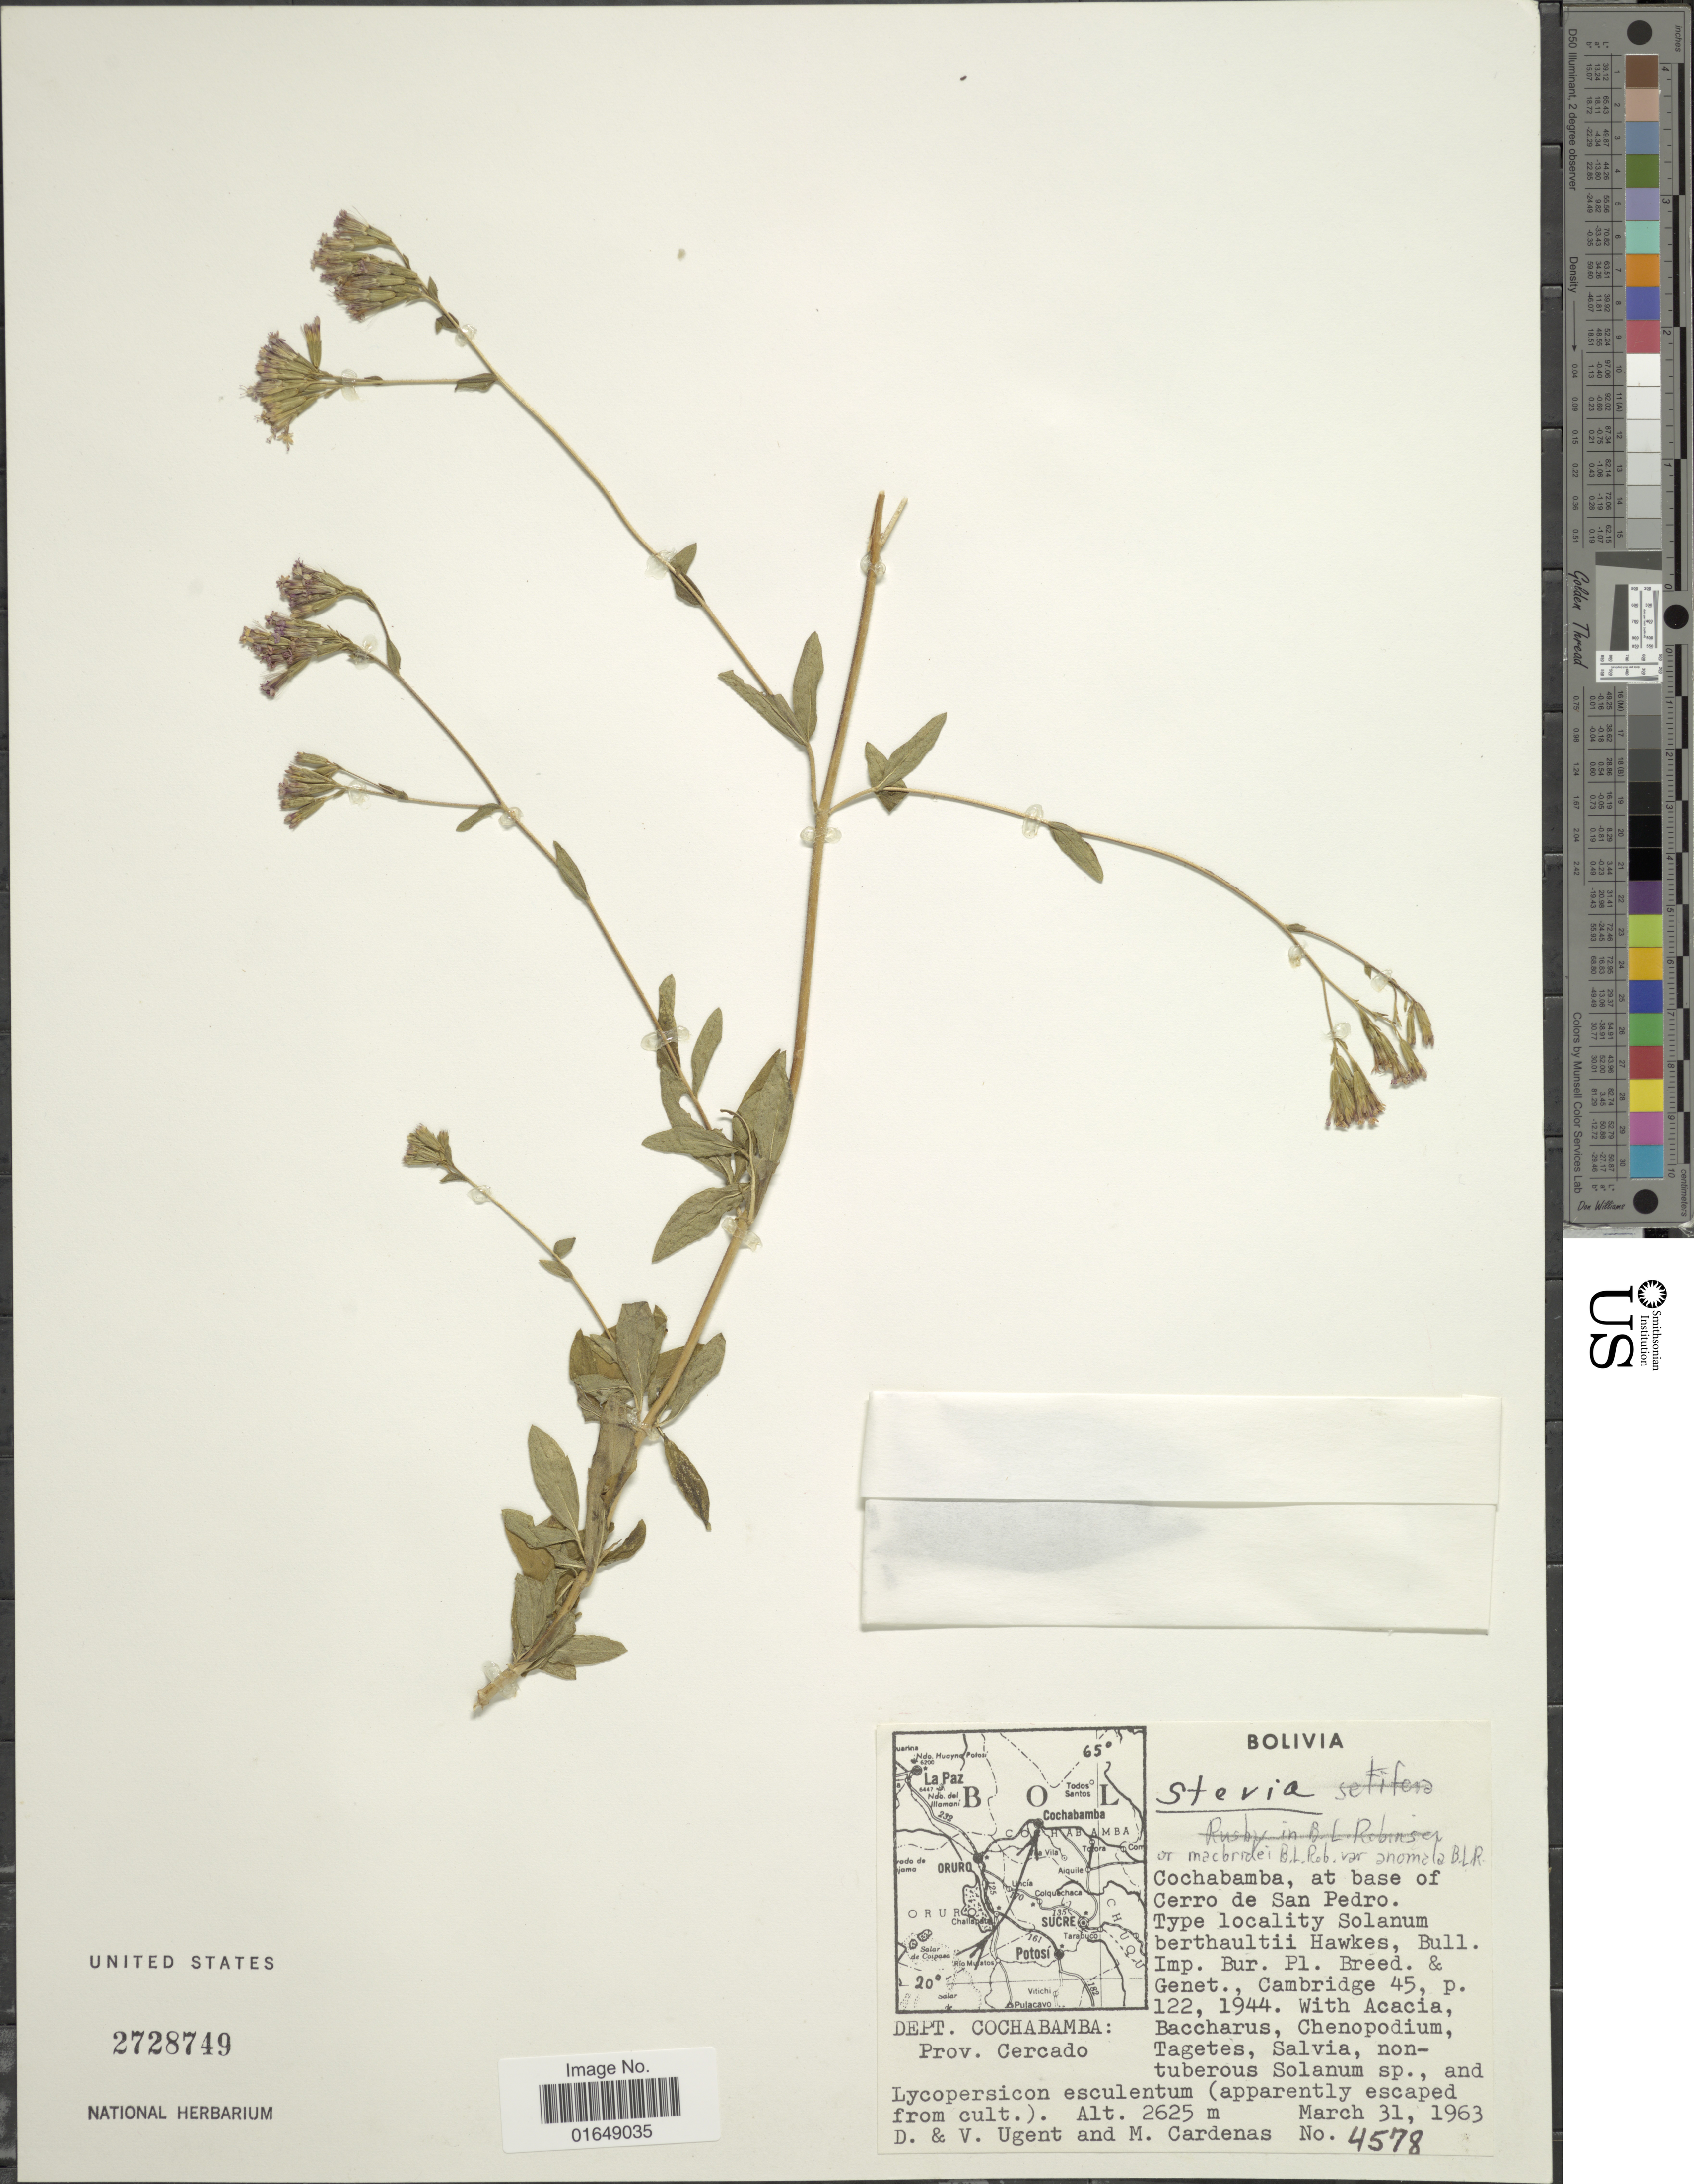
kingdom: Plantae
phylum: Tracheophyta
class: Magnoliopsida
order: Asterales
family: Asteraceae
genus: Stevia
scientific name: Stevia sp.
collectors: D. Ugent, V. Ugent & M. Cárdenas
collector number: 4578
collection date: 1963-03-31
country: Bolivia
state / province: Cochabamba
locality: At base of Cerro de San Pedro, Cambridge 45, p.122, 1944, Prov. Cercado.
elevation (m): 2625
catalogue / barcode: US 2728749